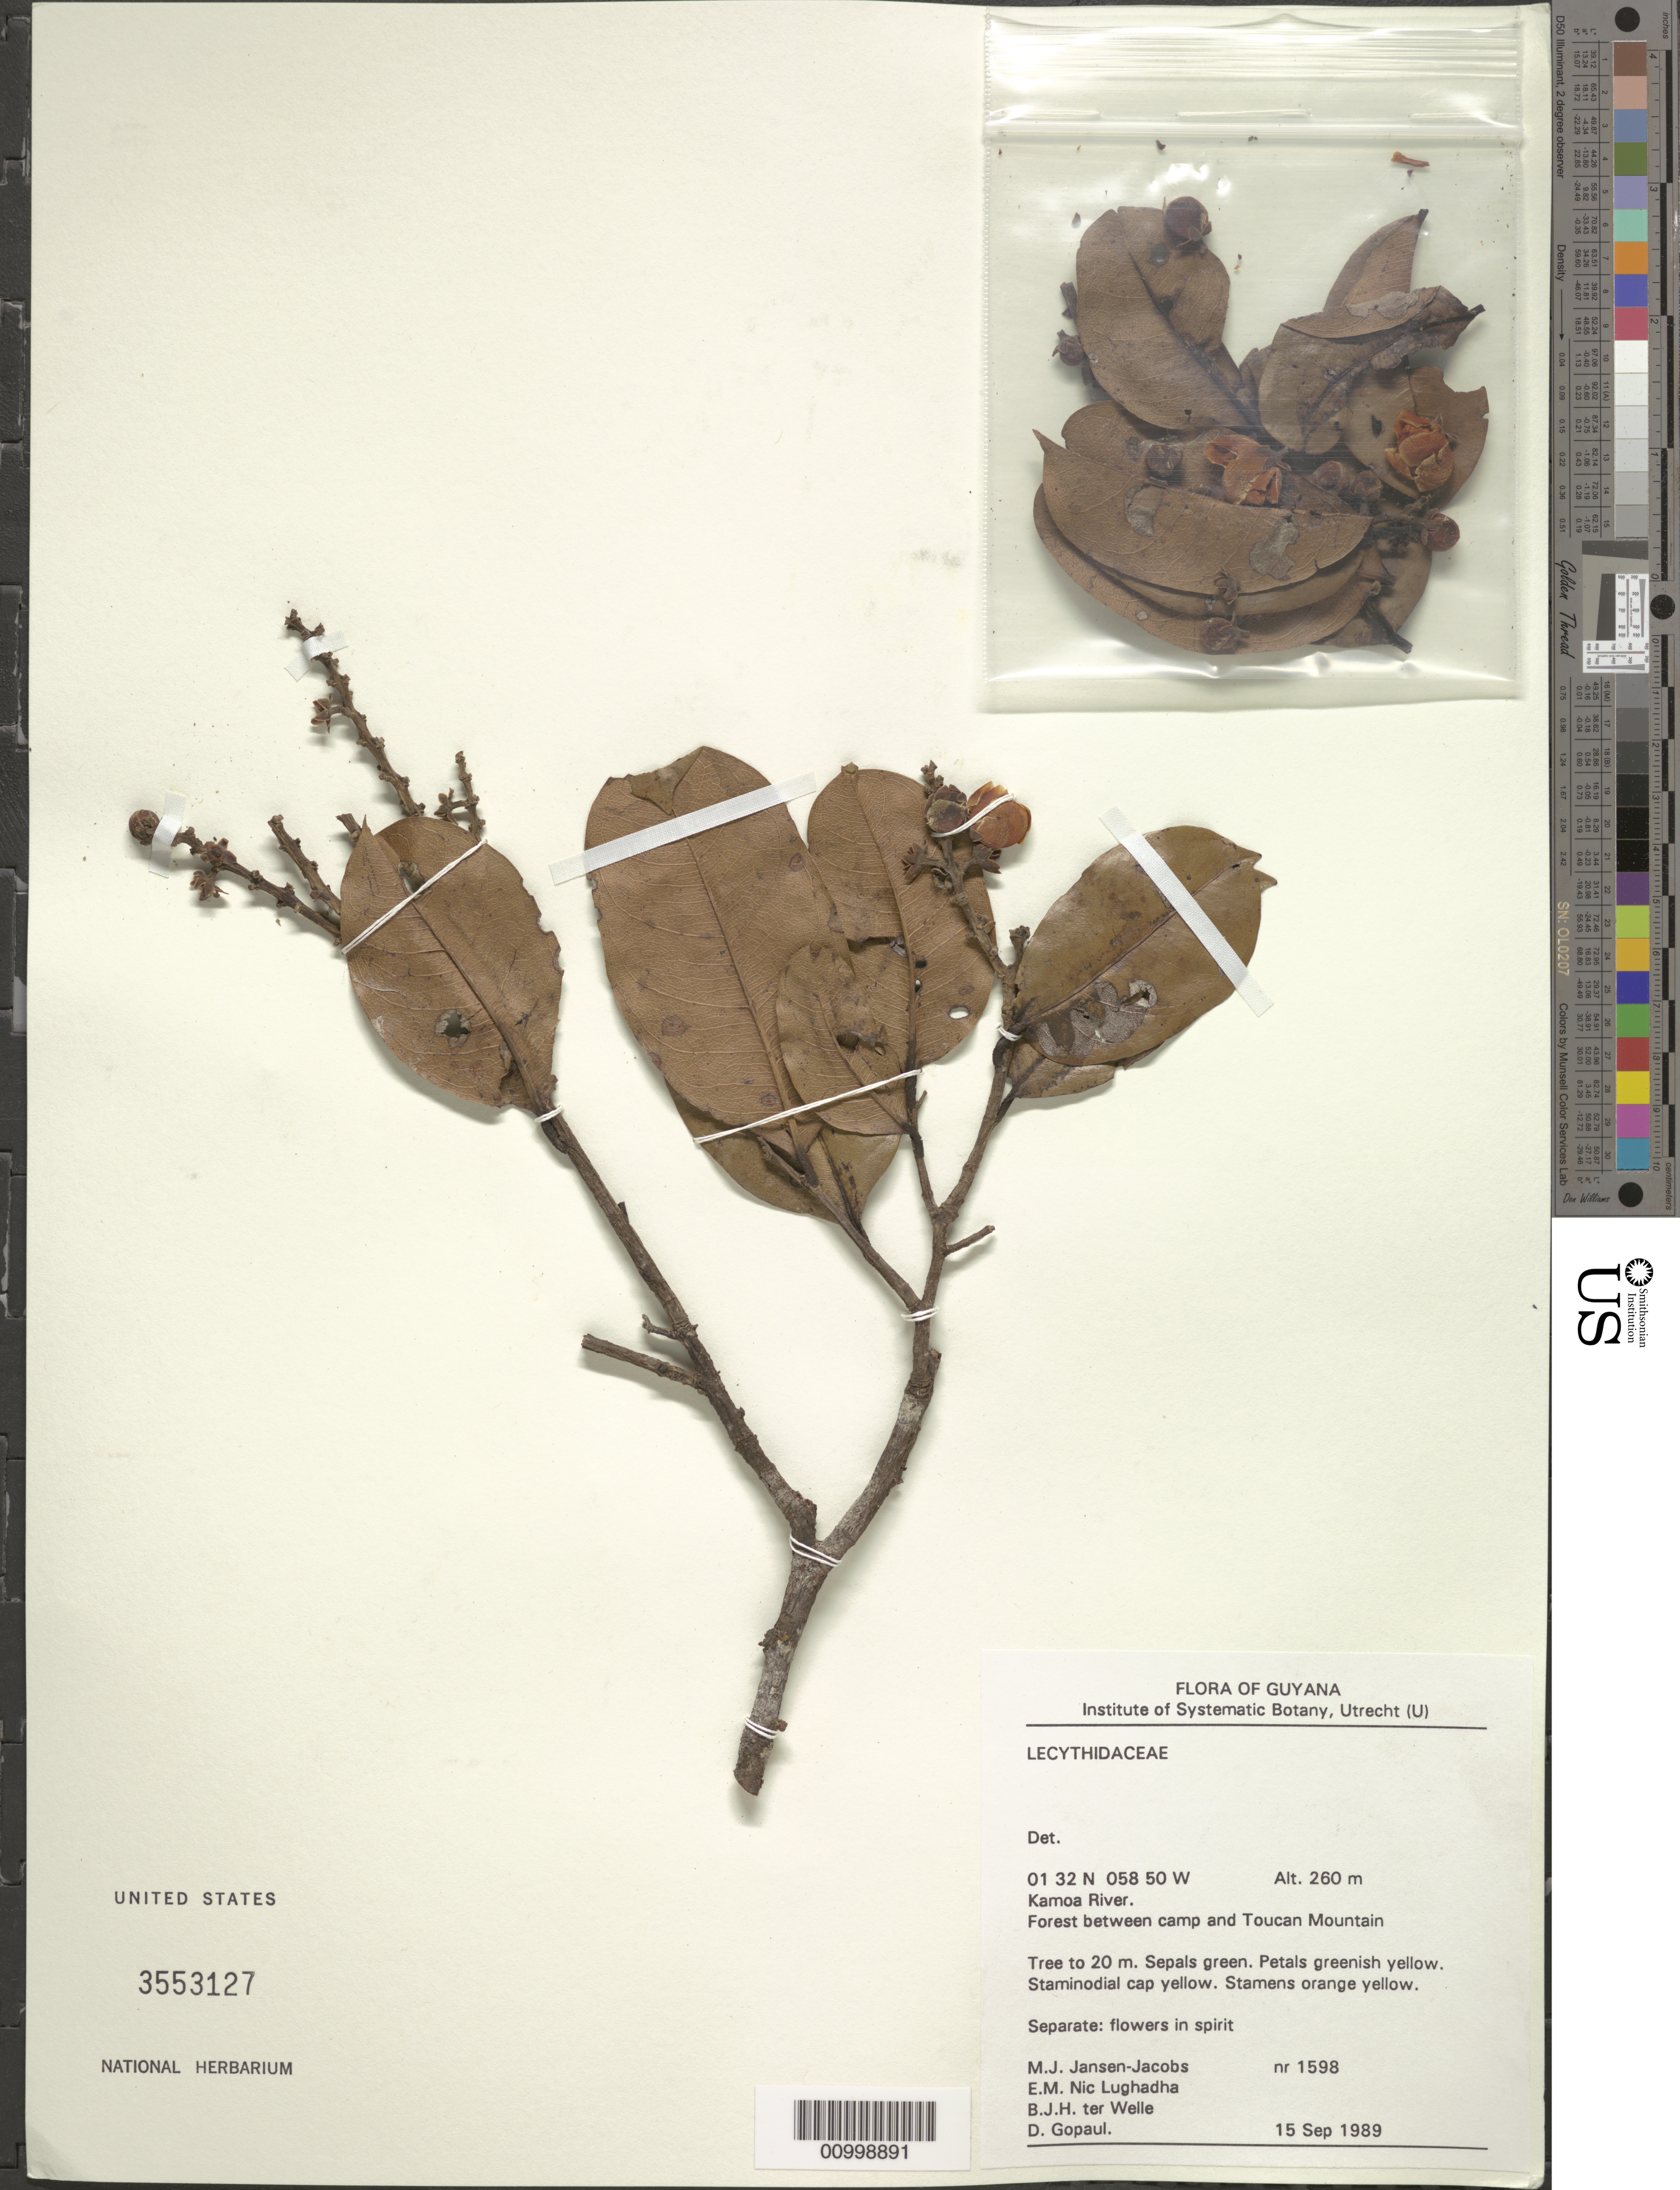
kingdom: Plantae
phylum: Tracheophyta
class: Magnoliopsida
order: Fabales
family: Fabaceae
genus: Bauhinia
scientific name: Bauhinia sp.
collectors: M. J. Jansen-Jacobs, E. Nic Lughadha, B. Welle & D. Gopaul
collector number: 1598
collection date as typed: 15-Sep-89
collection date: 1989-09-15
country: Guyana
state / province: U. Takutu-U. Essequibo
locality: Kamoa River, between camp and Toucan Mountain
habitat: Forest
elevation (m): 260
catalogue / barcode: US 3553127